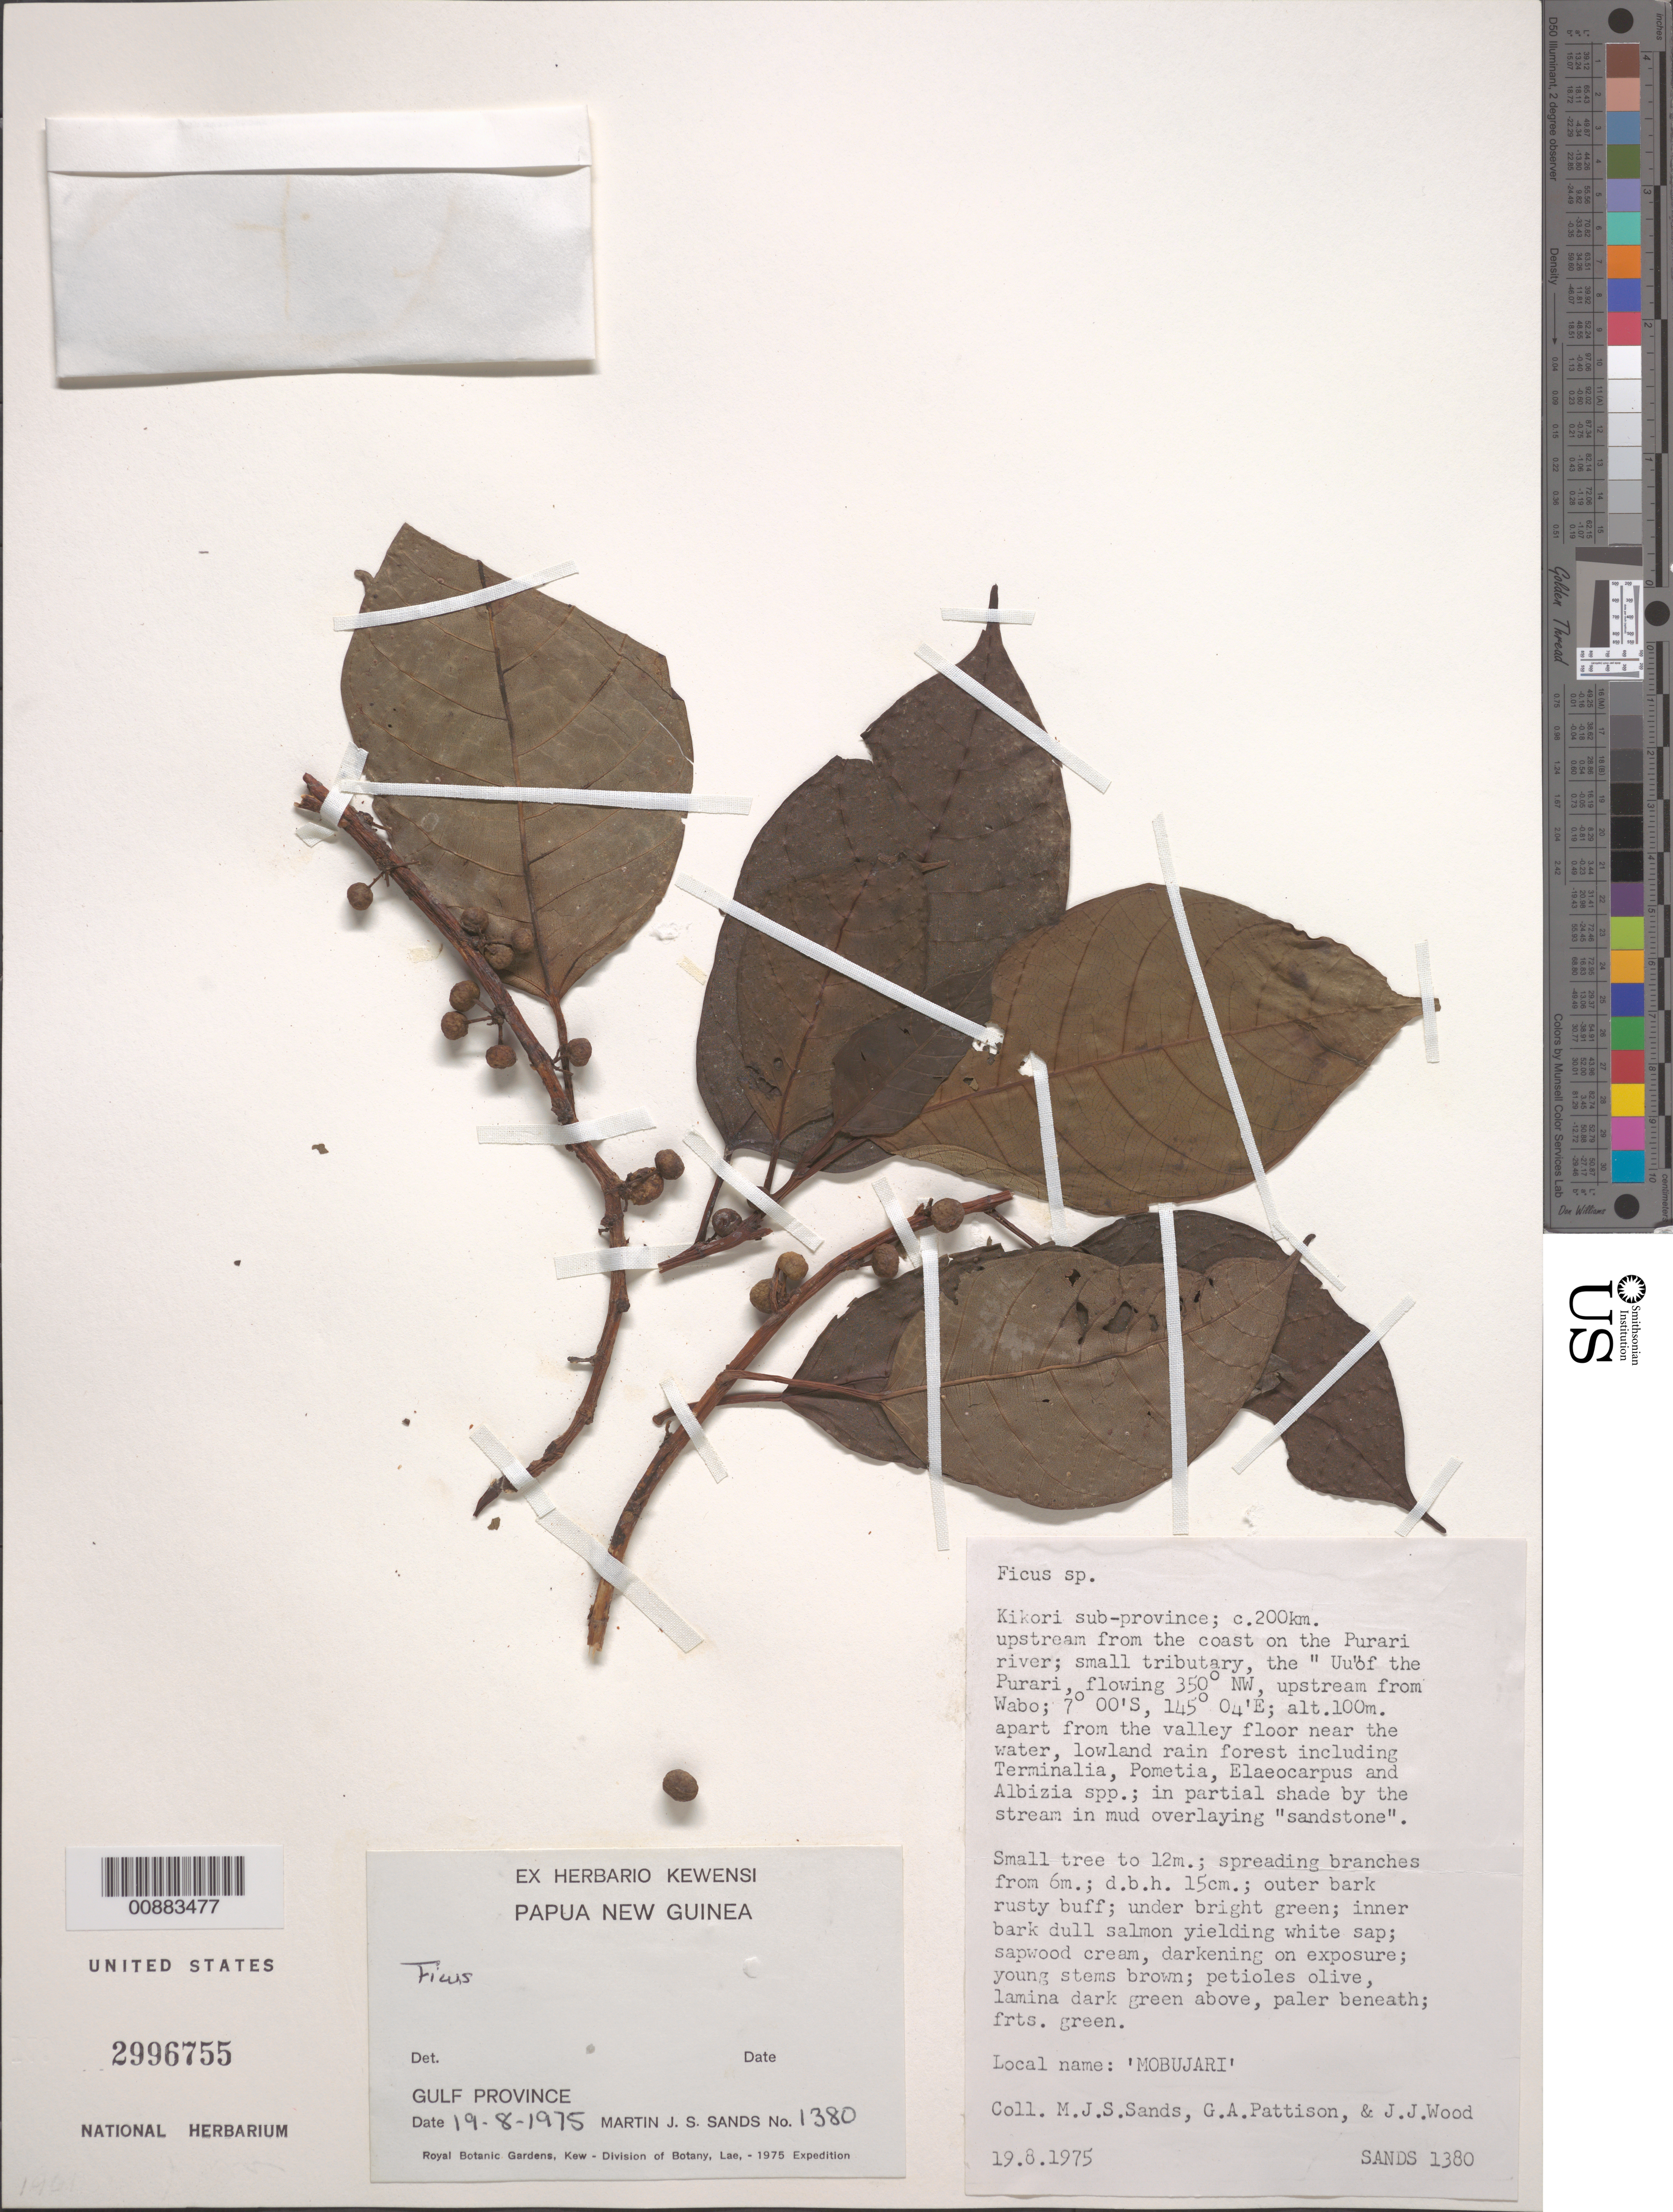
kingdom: Plantae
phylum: Tracheophyta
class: Magnoliopsida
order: Rosales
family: Moraceae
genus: Ficus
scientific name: Ficus sp.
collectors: M. Sands, G. Pattison & J. Wood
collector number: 1380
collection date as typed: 19 Aug 1975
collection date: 1975-08-19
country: Papua New Guinea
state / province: Gulf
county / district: Kikori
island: New Guinea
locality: Upstream from the coast on the Purari river, small tributary, the "Uu" of the Purari, flowing 350 degrees NW, upstream from Wabo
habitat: apart from the valley floor near the water, lowland rain forest including Terminalia, Pometia, Elaeocarpus and Albizia spp.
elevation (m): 100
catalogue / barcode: US 2996755